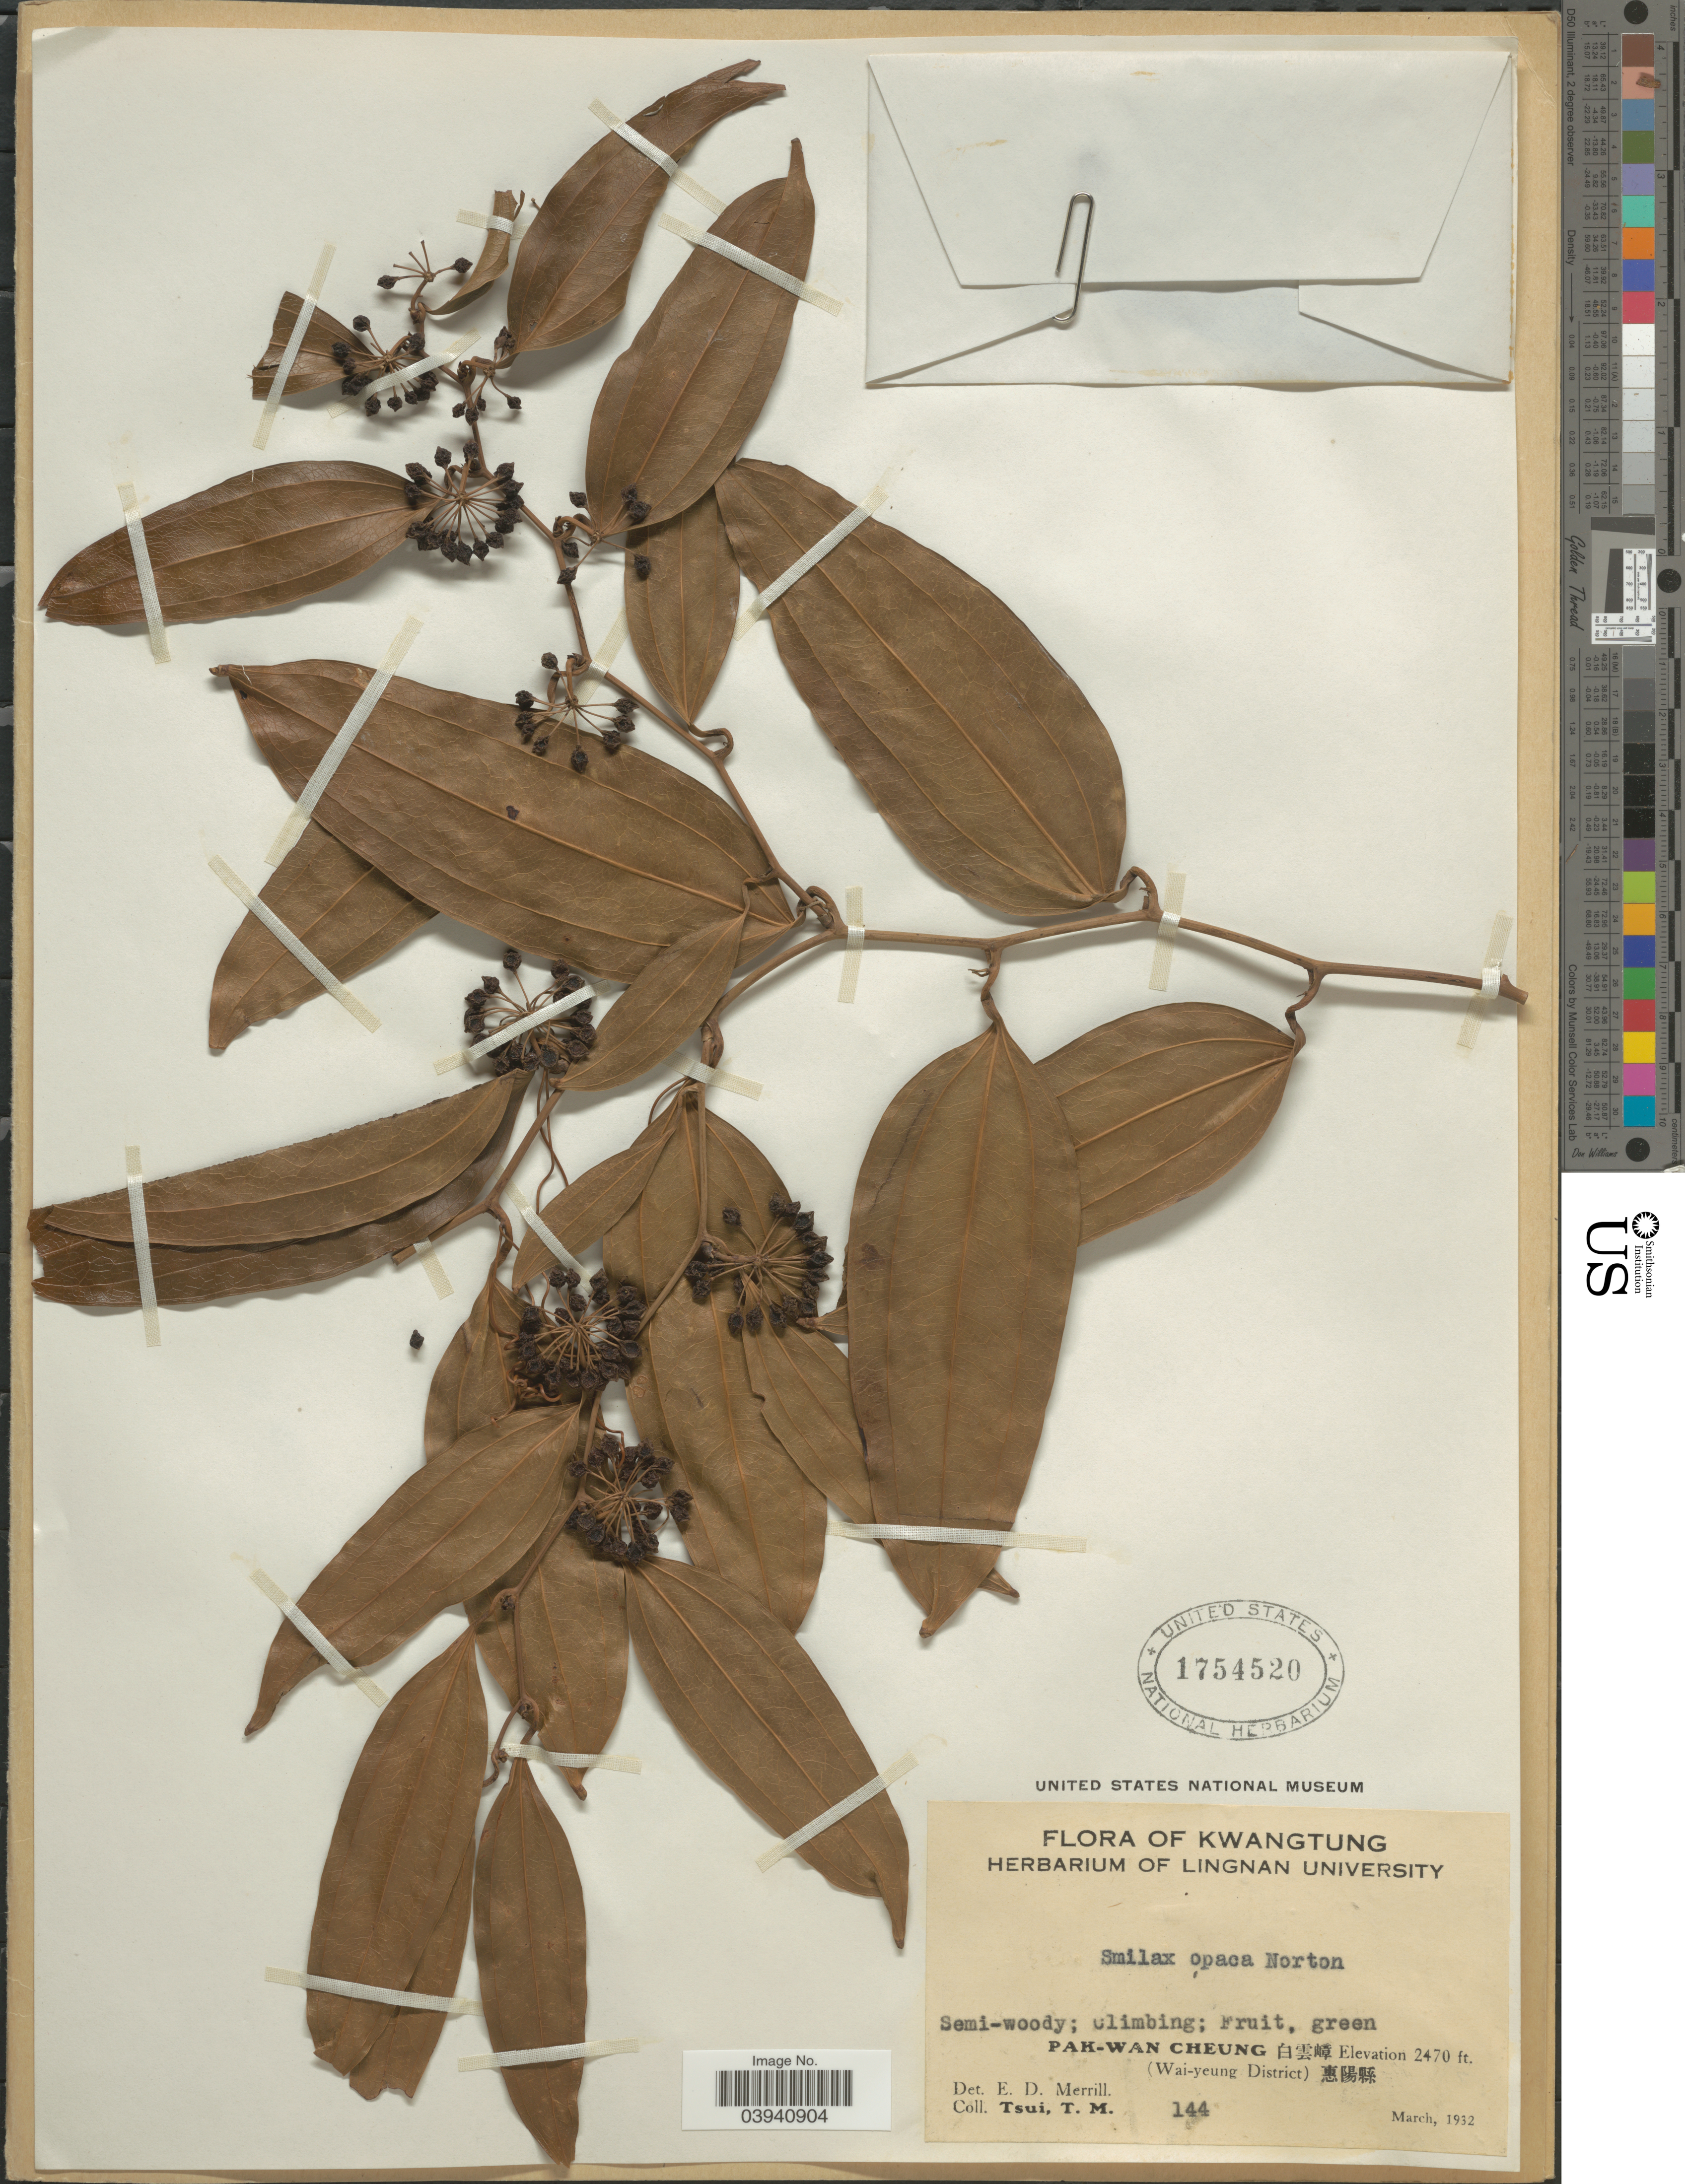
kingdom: Plantae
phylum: Tracheophyta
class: Liliopsida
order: Liliales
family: Smilacaceae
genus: Smilax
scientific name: Smilax opaca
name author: (A. DC.) J.B. Norton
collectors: T. Tsui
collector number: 144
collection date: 1932-03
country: China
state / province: Guangdong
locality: Kwatung.Pak-Wan Cheung (Wai-yeung District) .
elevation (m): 753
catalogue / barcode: US 1754520